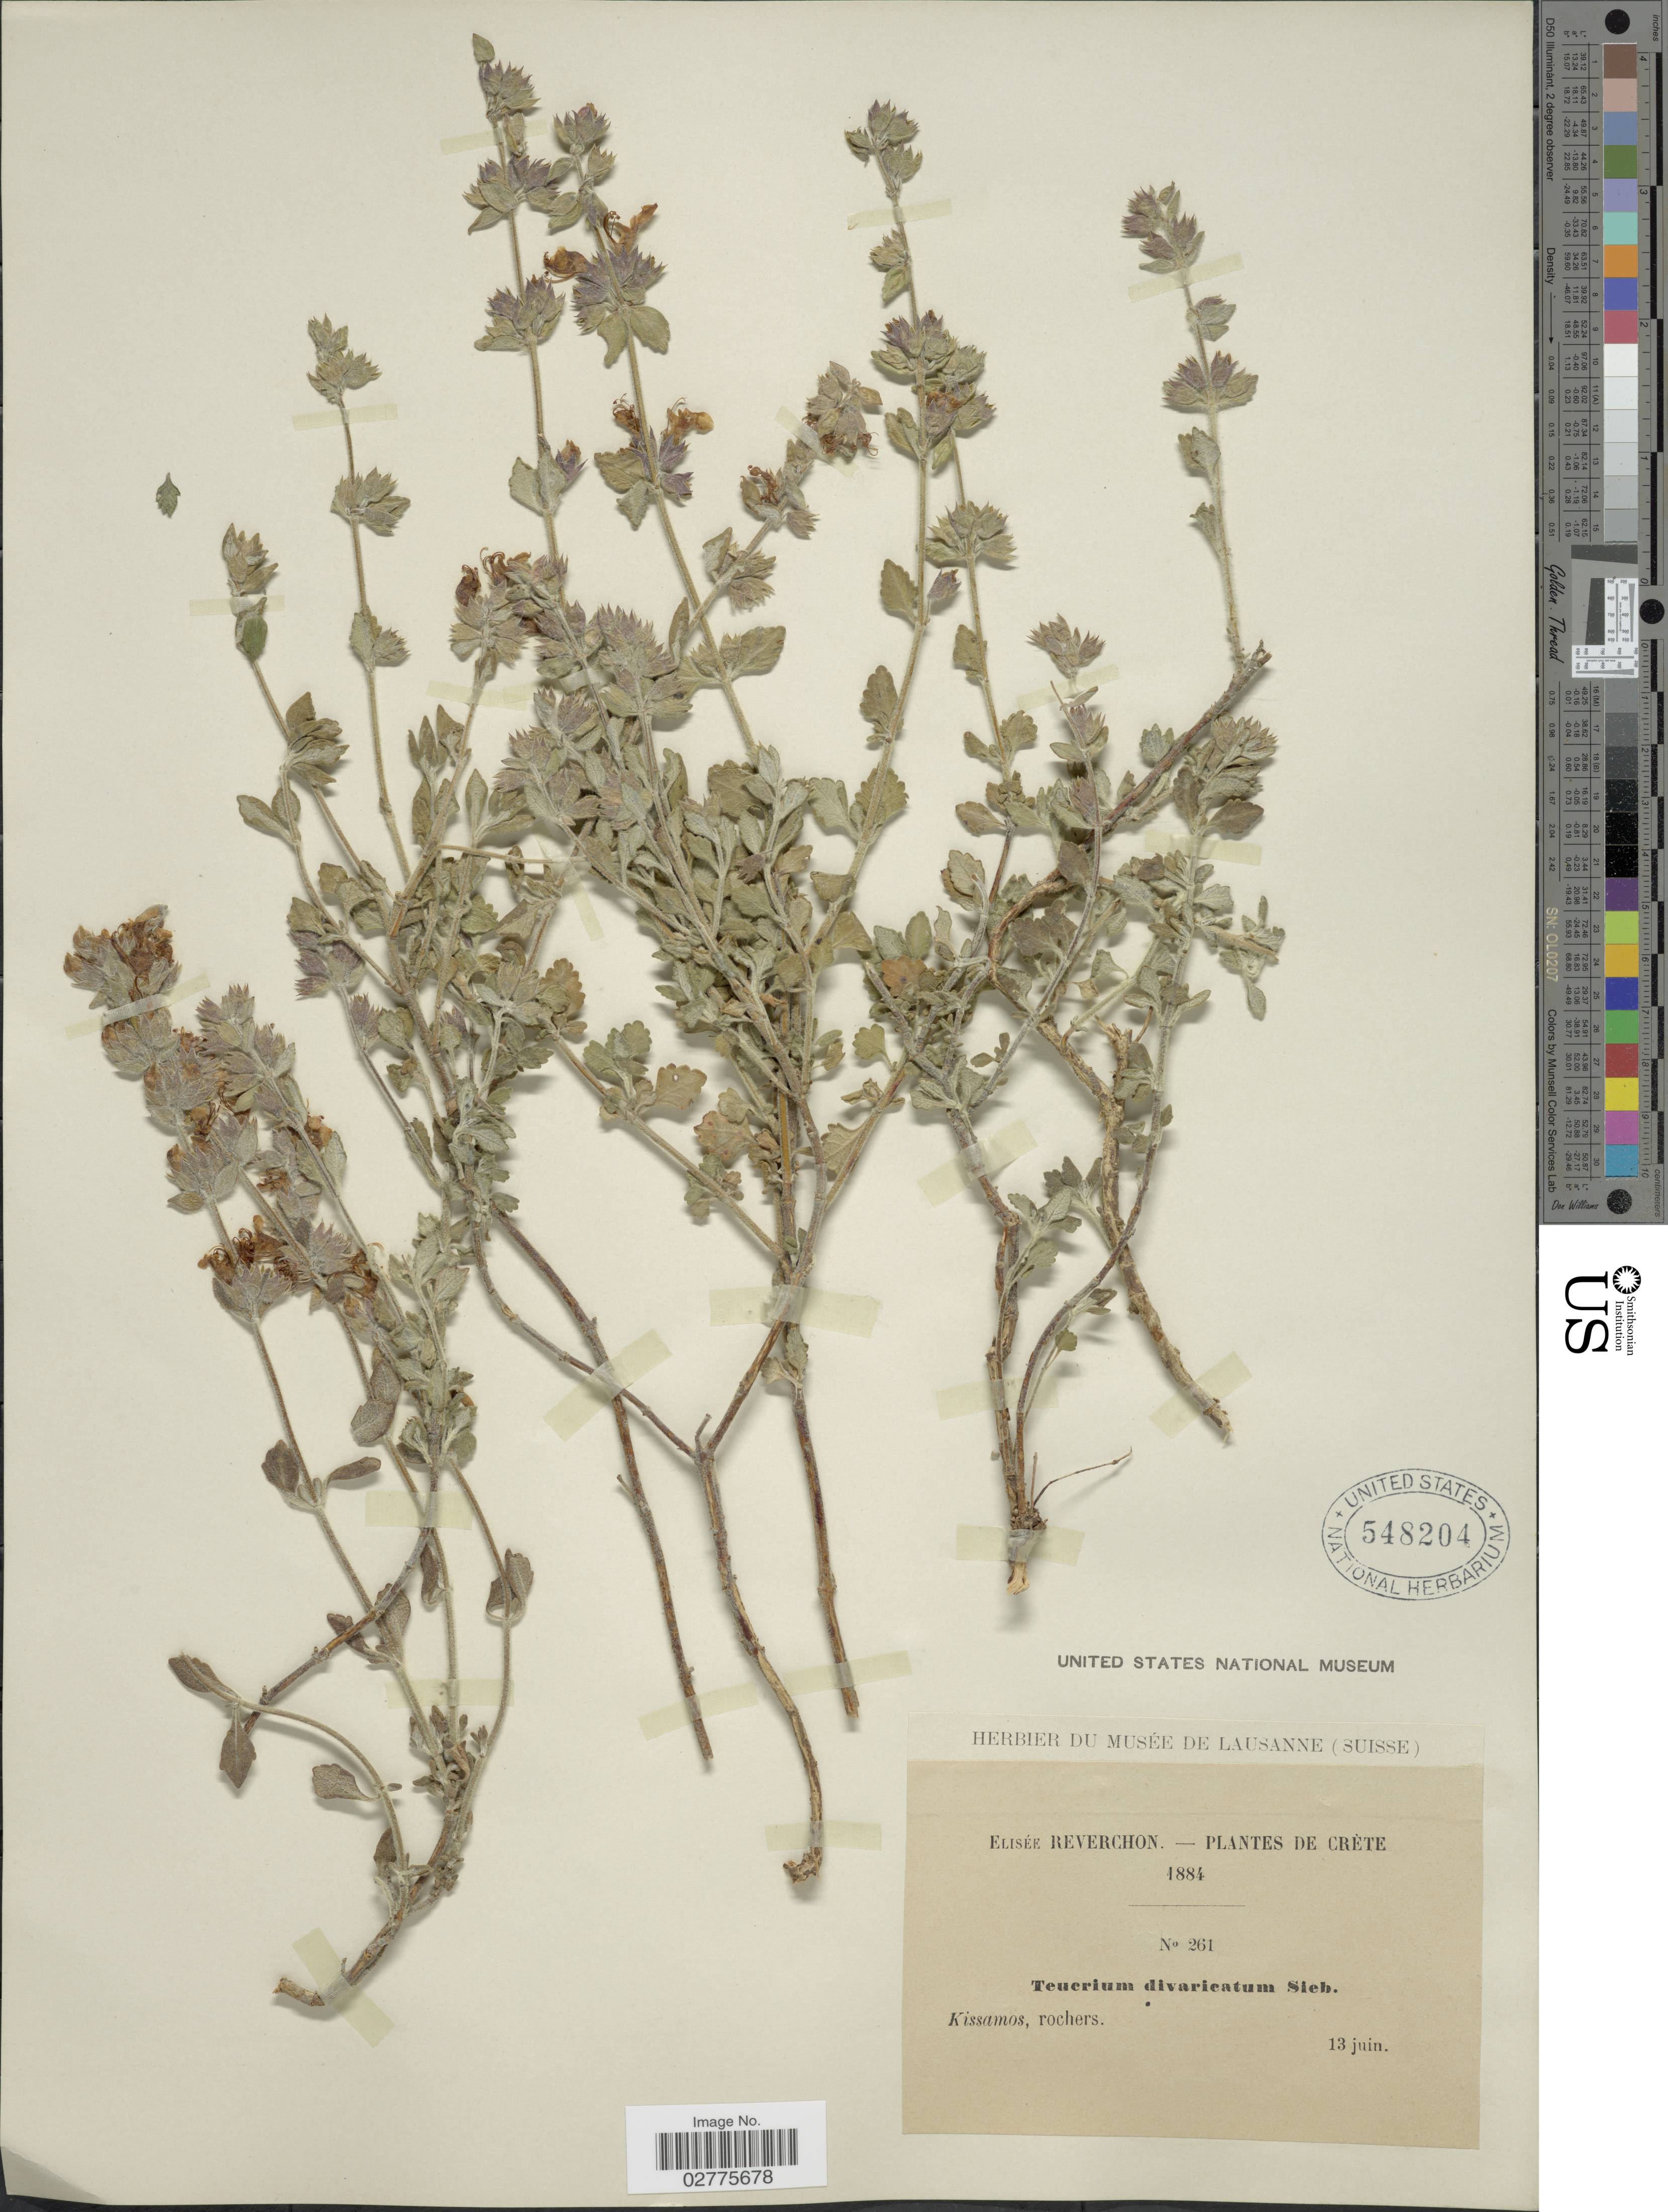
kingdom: Plantae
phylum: Tracheophyta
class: Magnoliopsida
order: Lamiales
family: Lamiaceae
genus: Teucrium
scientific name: Teucrium divaricatum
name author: Sieber ex Heldr.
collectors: E. Reverchon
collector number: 261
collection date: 1884-06-13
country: Greece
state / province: Crete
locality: Kissamos, rochers.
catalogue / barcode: US 548204